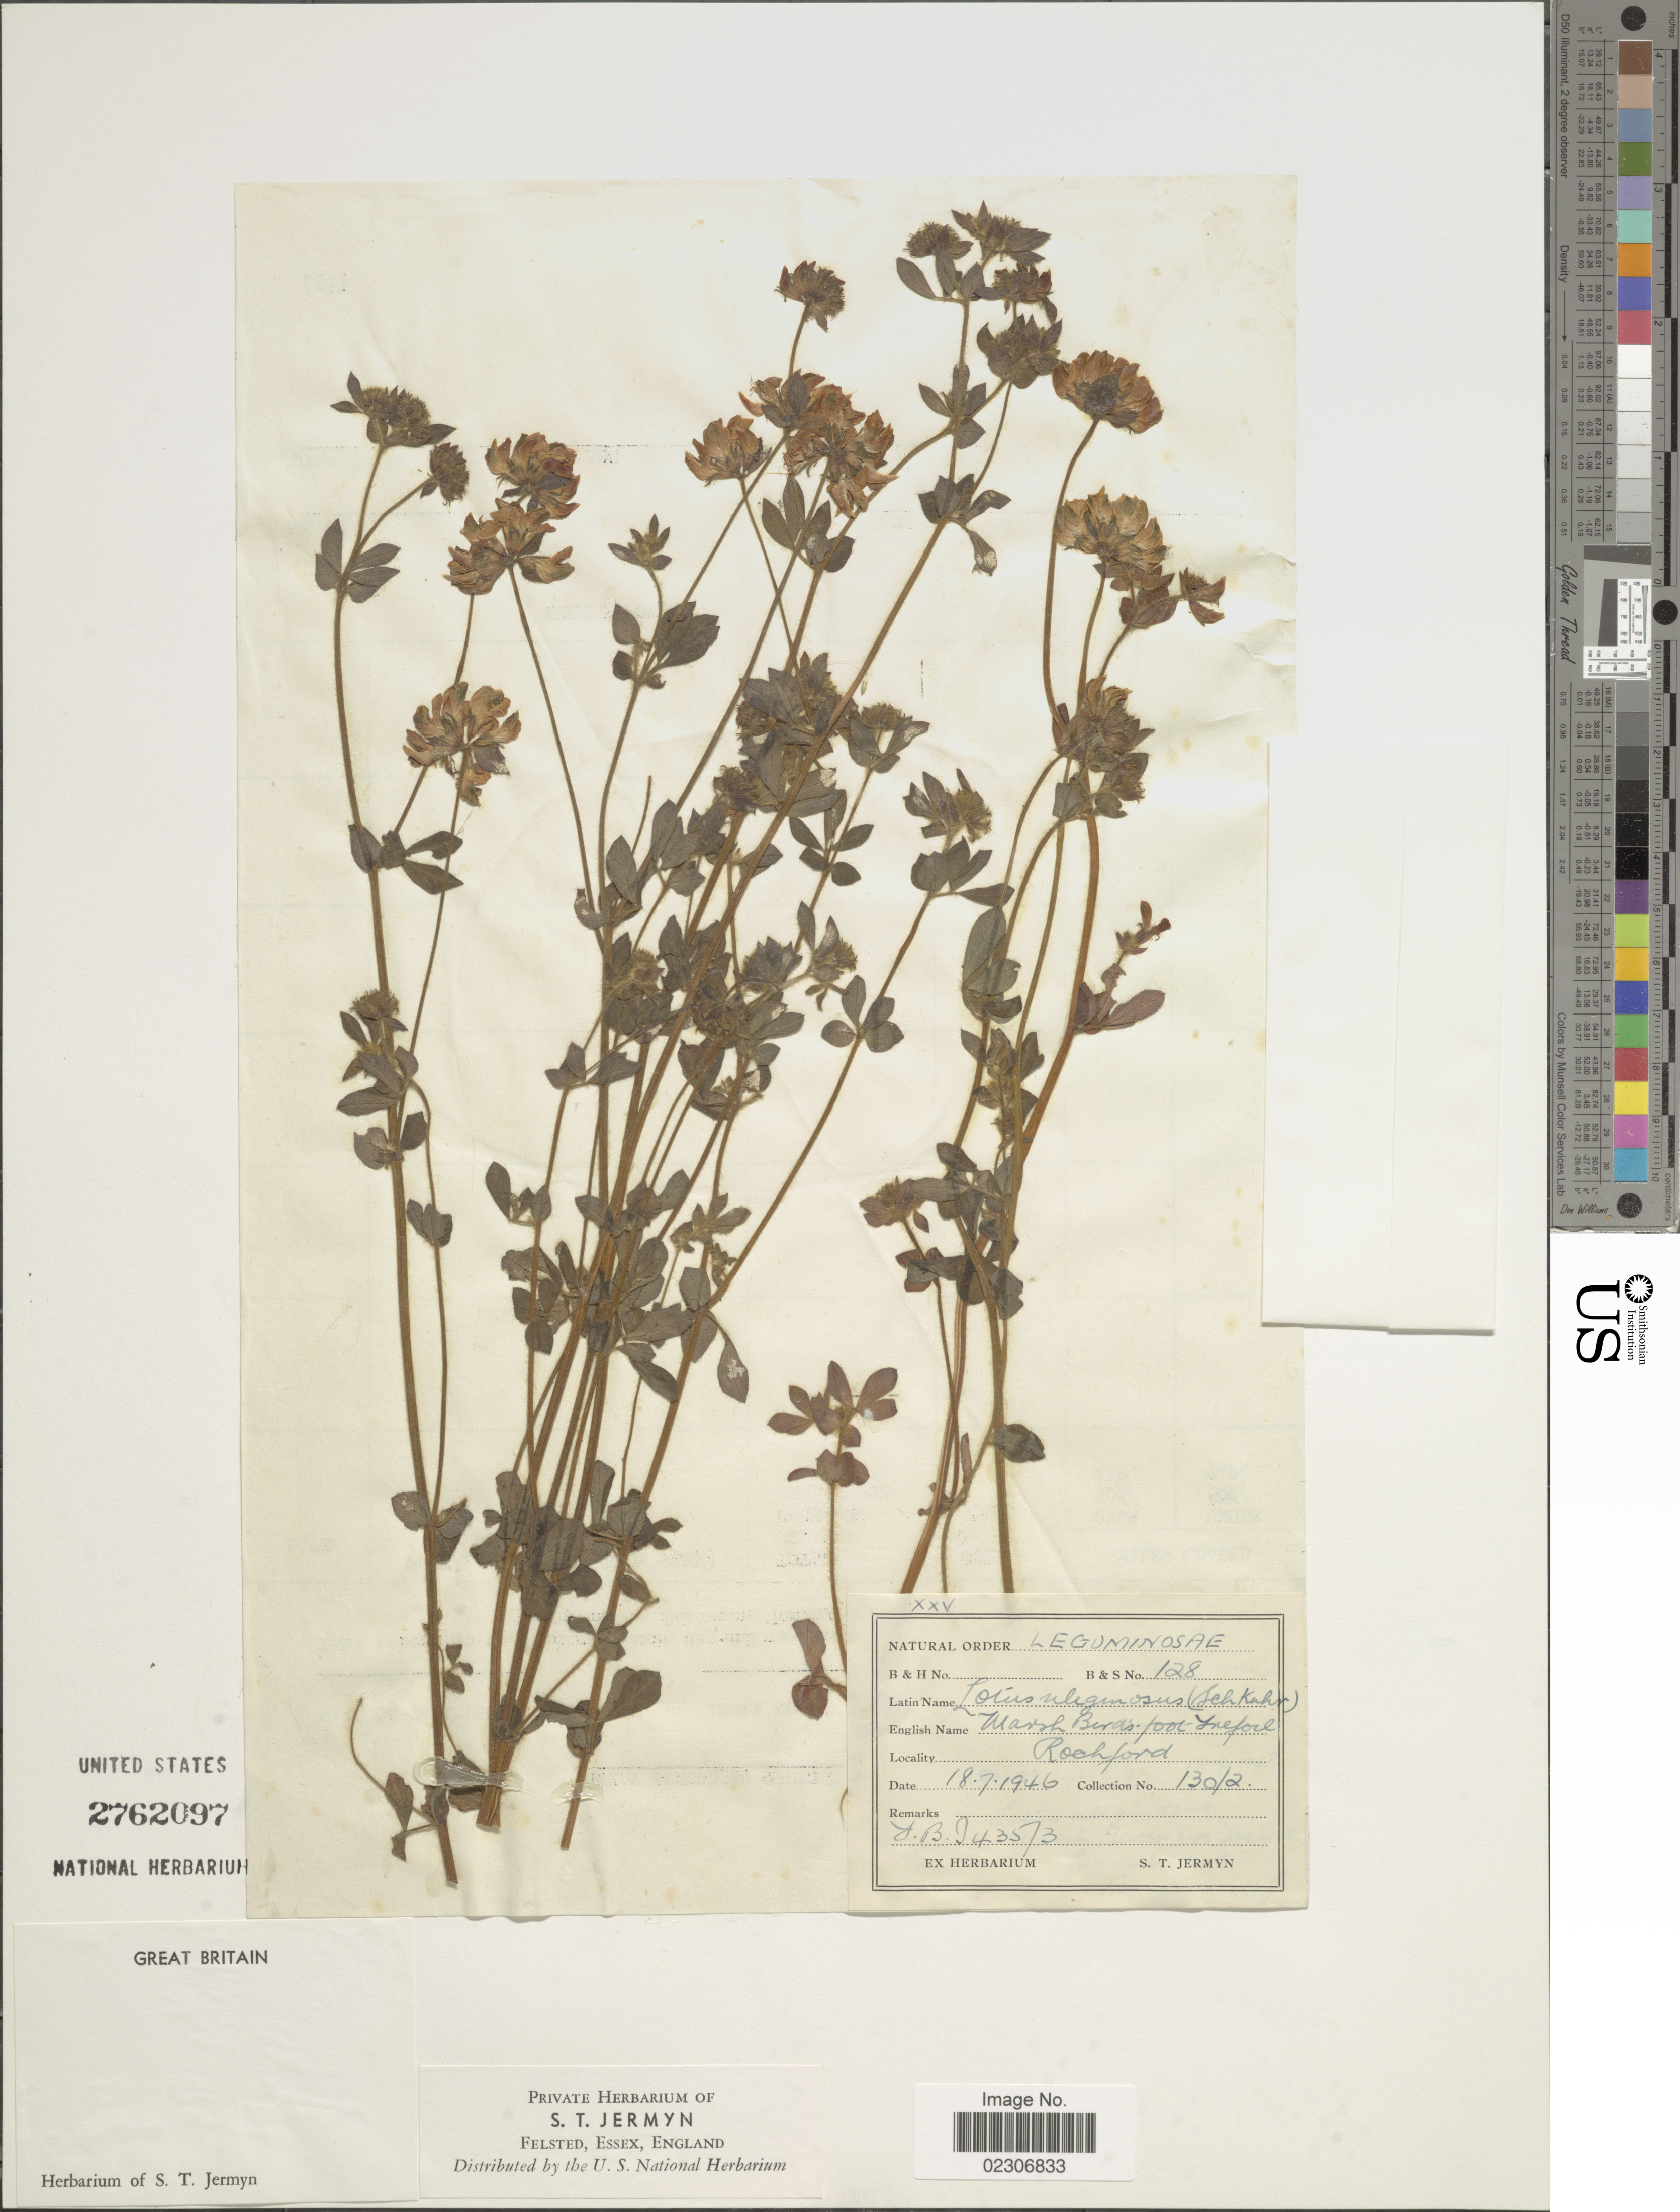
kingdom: Plantae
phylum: Tracheophyta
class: Magnoliopsida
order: Fabales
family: Fabaceae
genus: Lotus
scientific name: Lotus uliginosus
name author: Schkuhr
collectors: S. Jermyn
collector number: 130/2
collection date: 1946-07-18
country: United Kingdom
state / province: England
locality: Rochford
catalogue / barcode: US 2762097